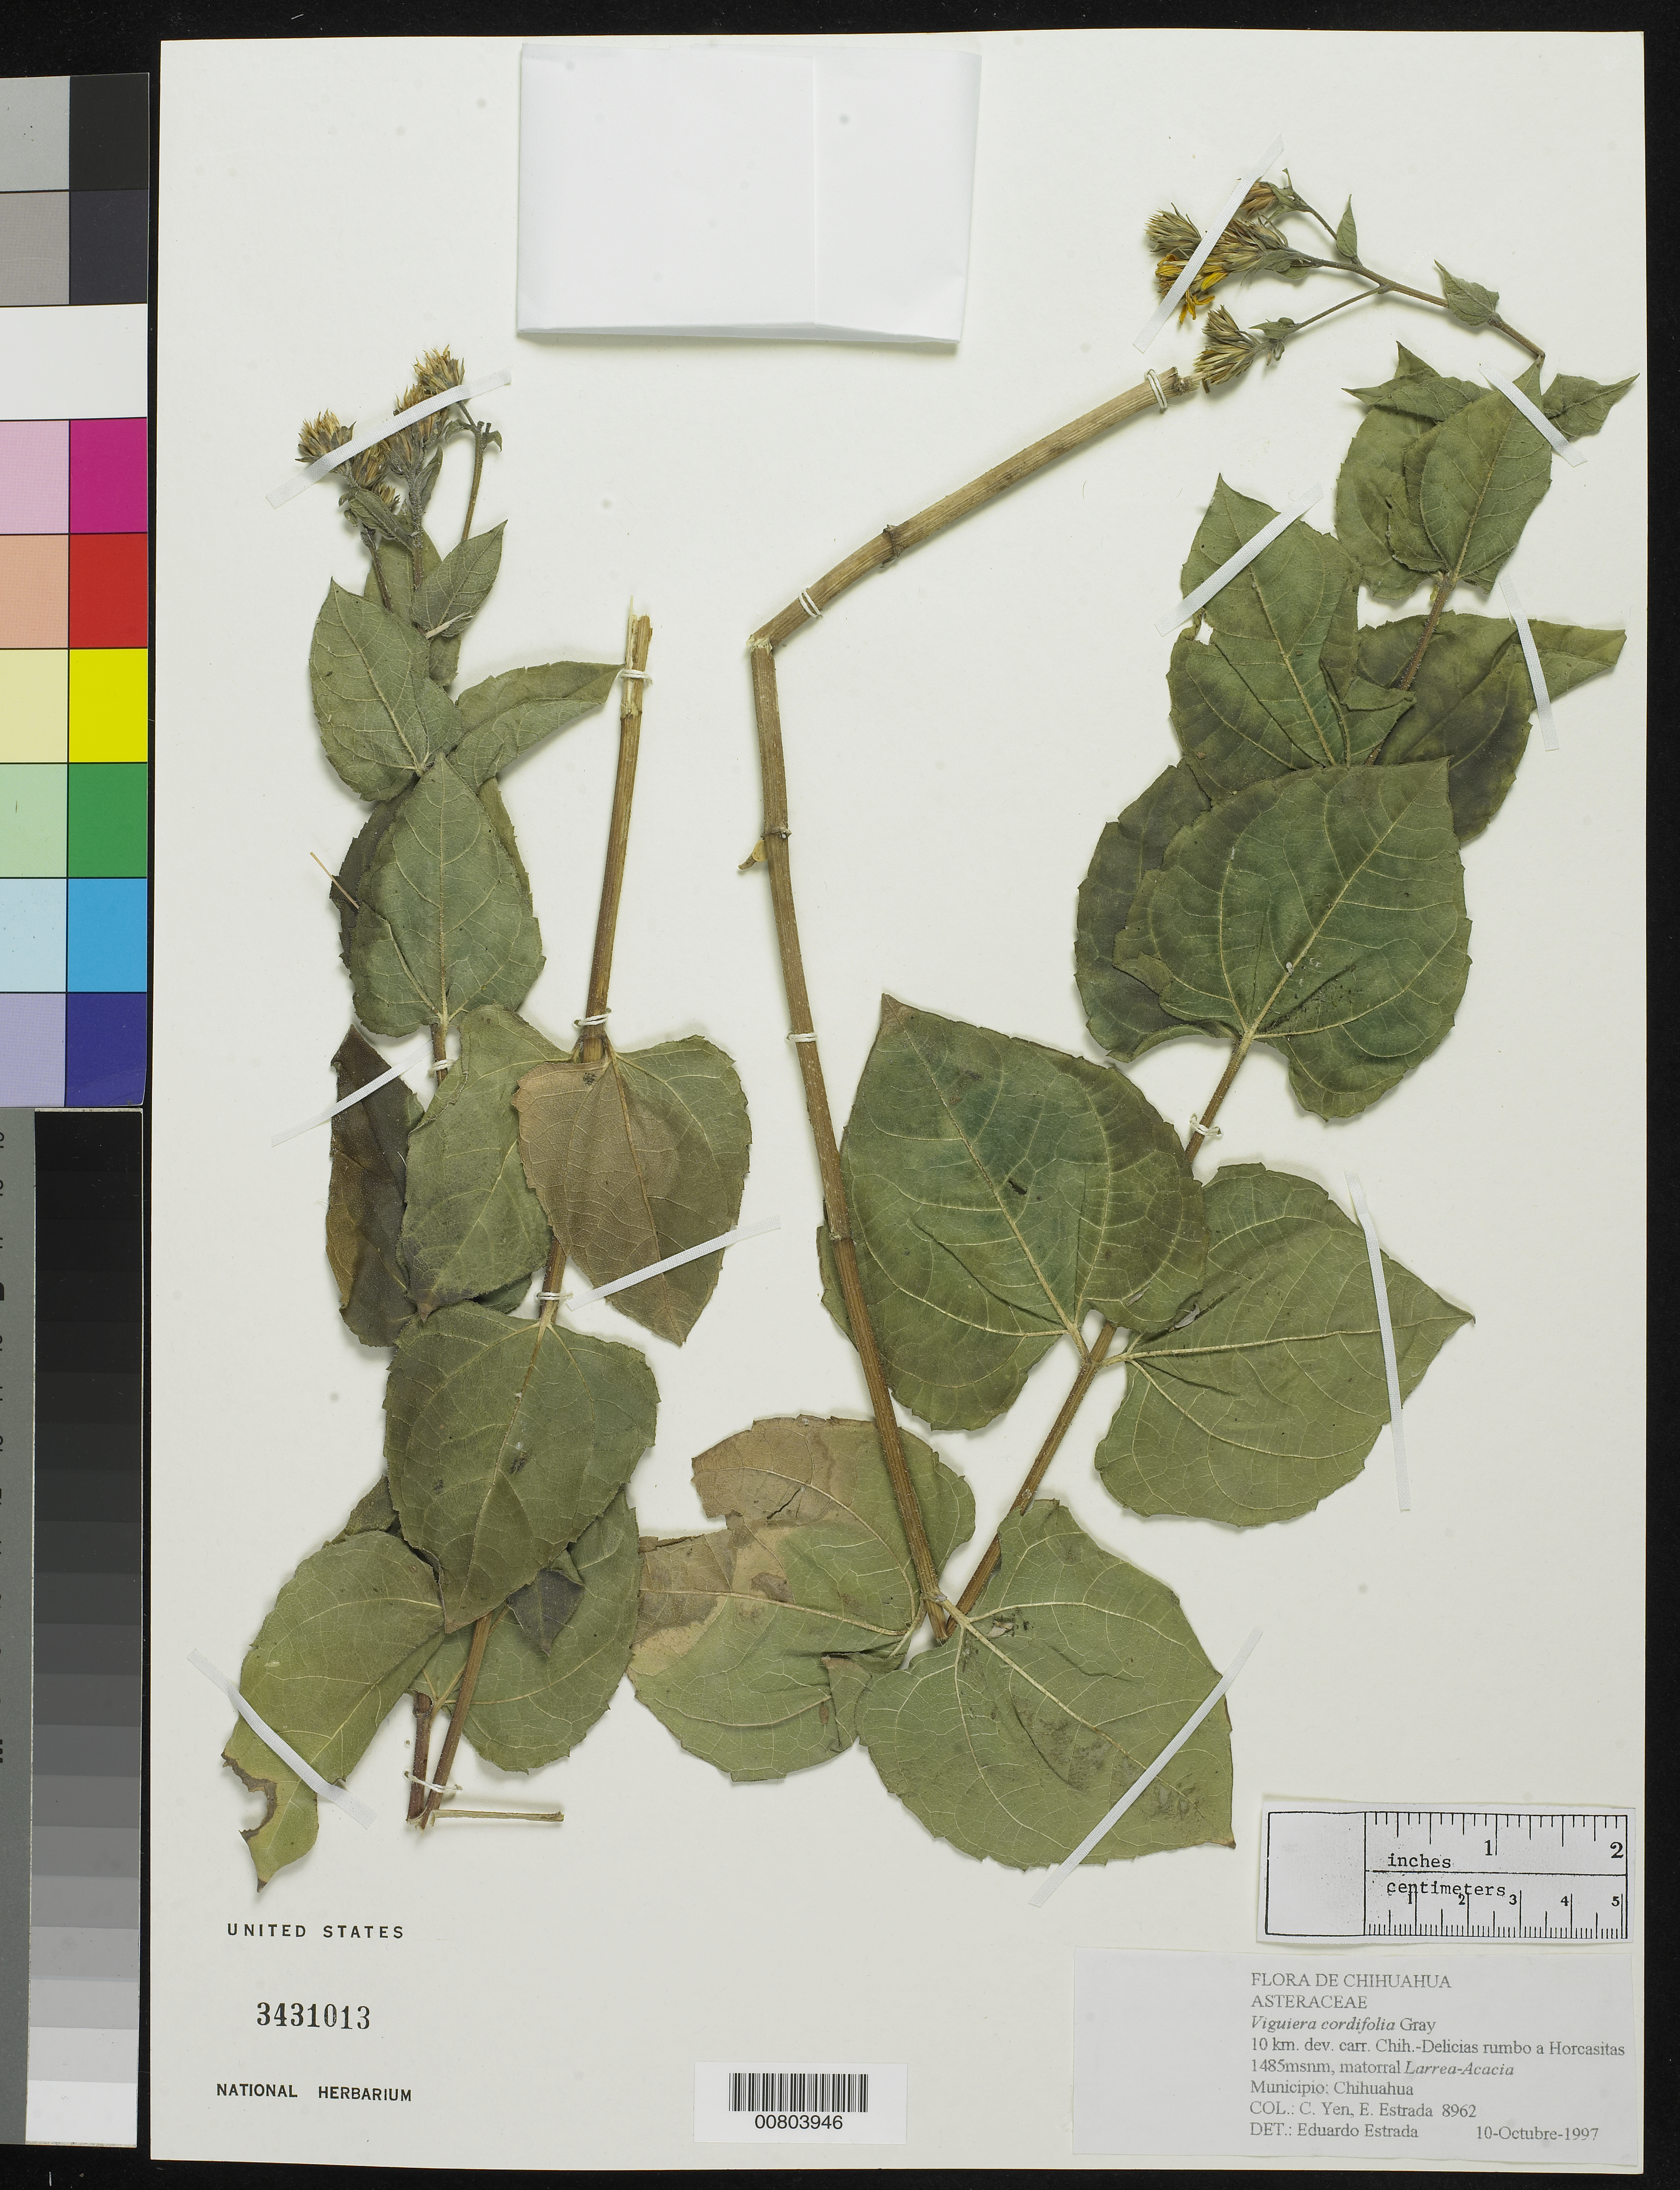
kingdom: Plantae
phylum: Tracheophyta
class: Magnoliopsida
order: Asterales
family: Asteraceae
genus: Viguiera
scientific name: Viguiera cordifolia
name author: A. Gray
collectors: Y. C. Yang & E. Estrada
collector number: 8962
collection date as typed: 10 Oct 1997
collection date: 1997-10-10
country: Mexico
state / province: Chihuahua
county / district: Chihuahua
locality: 10 km. dev. Carr. Chih-Delicias rumbo a Horcasitas.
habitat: Matorral Larrea-Acacia.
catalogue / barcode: US 3431013